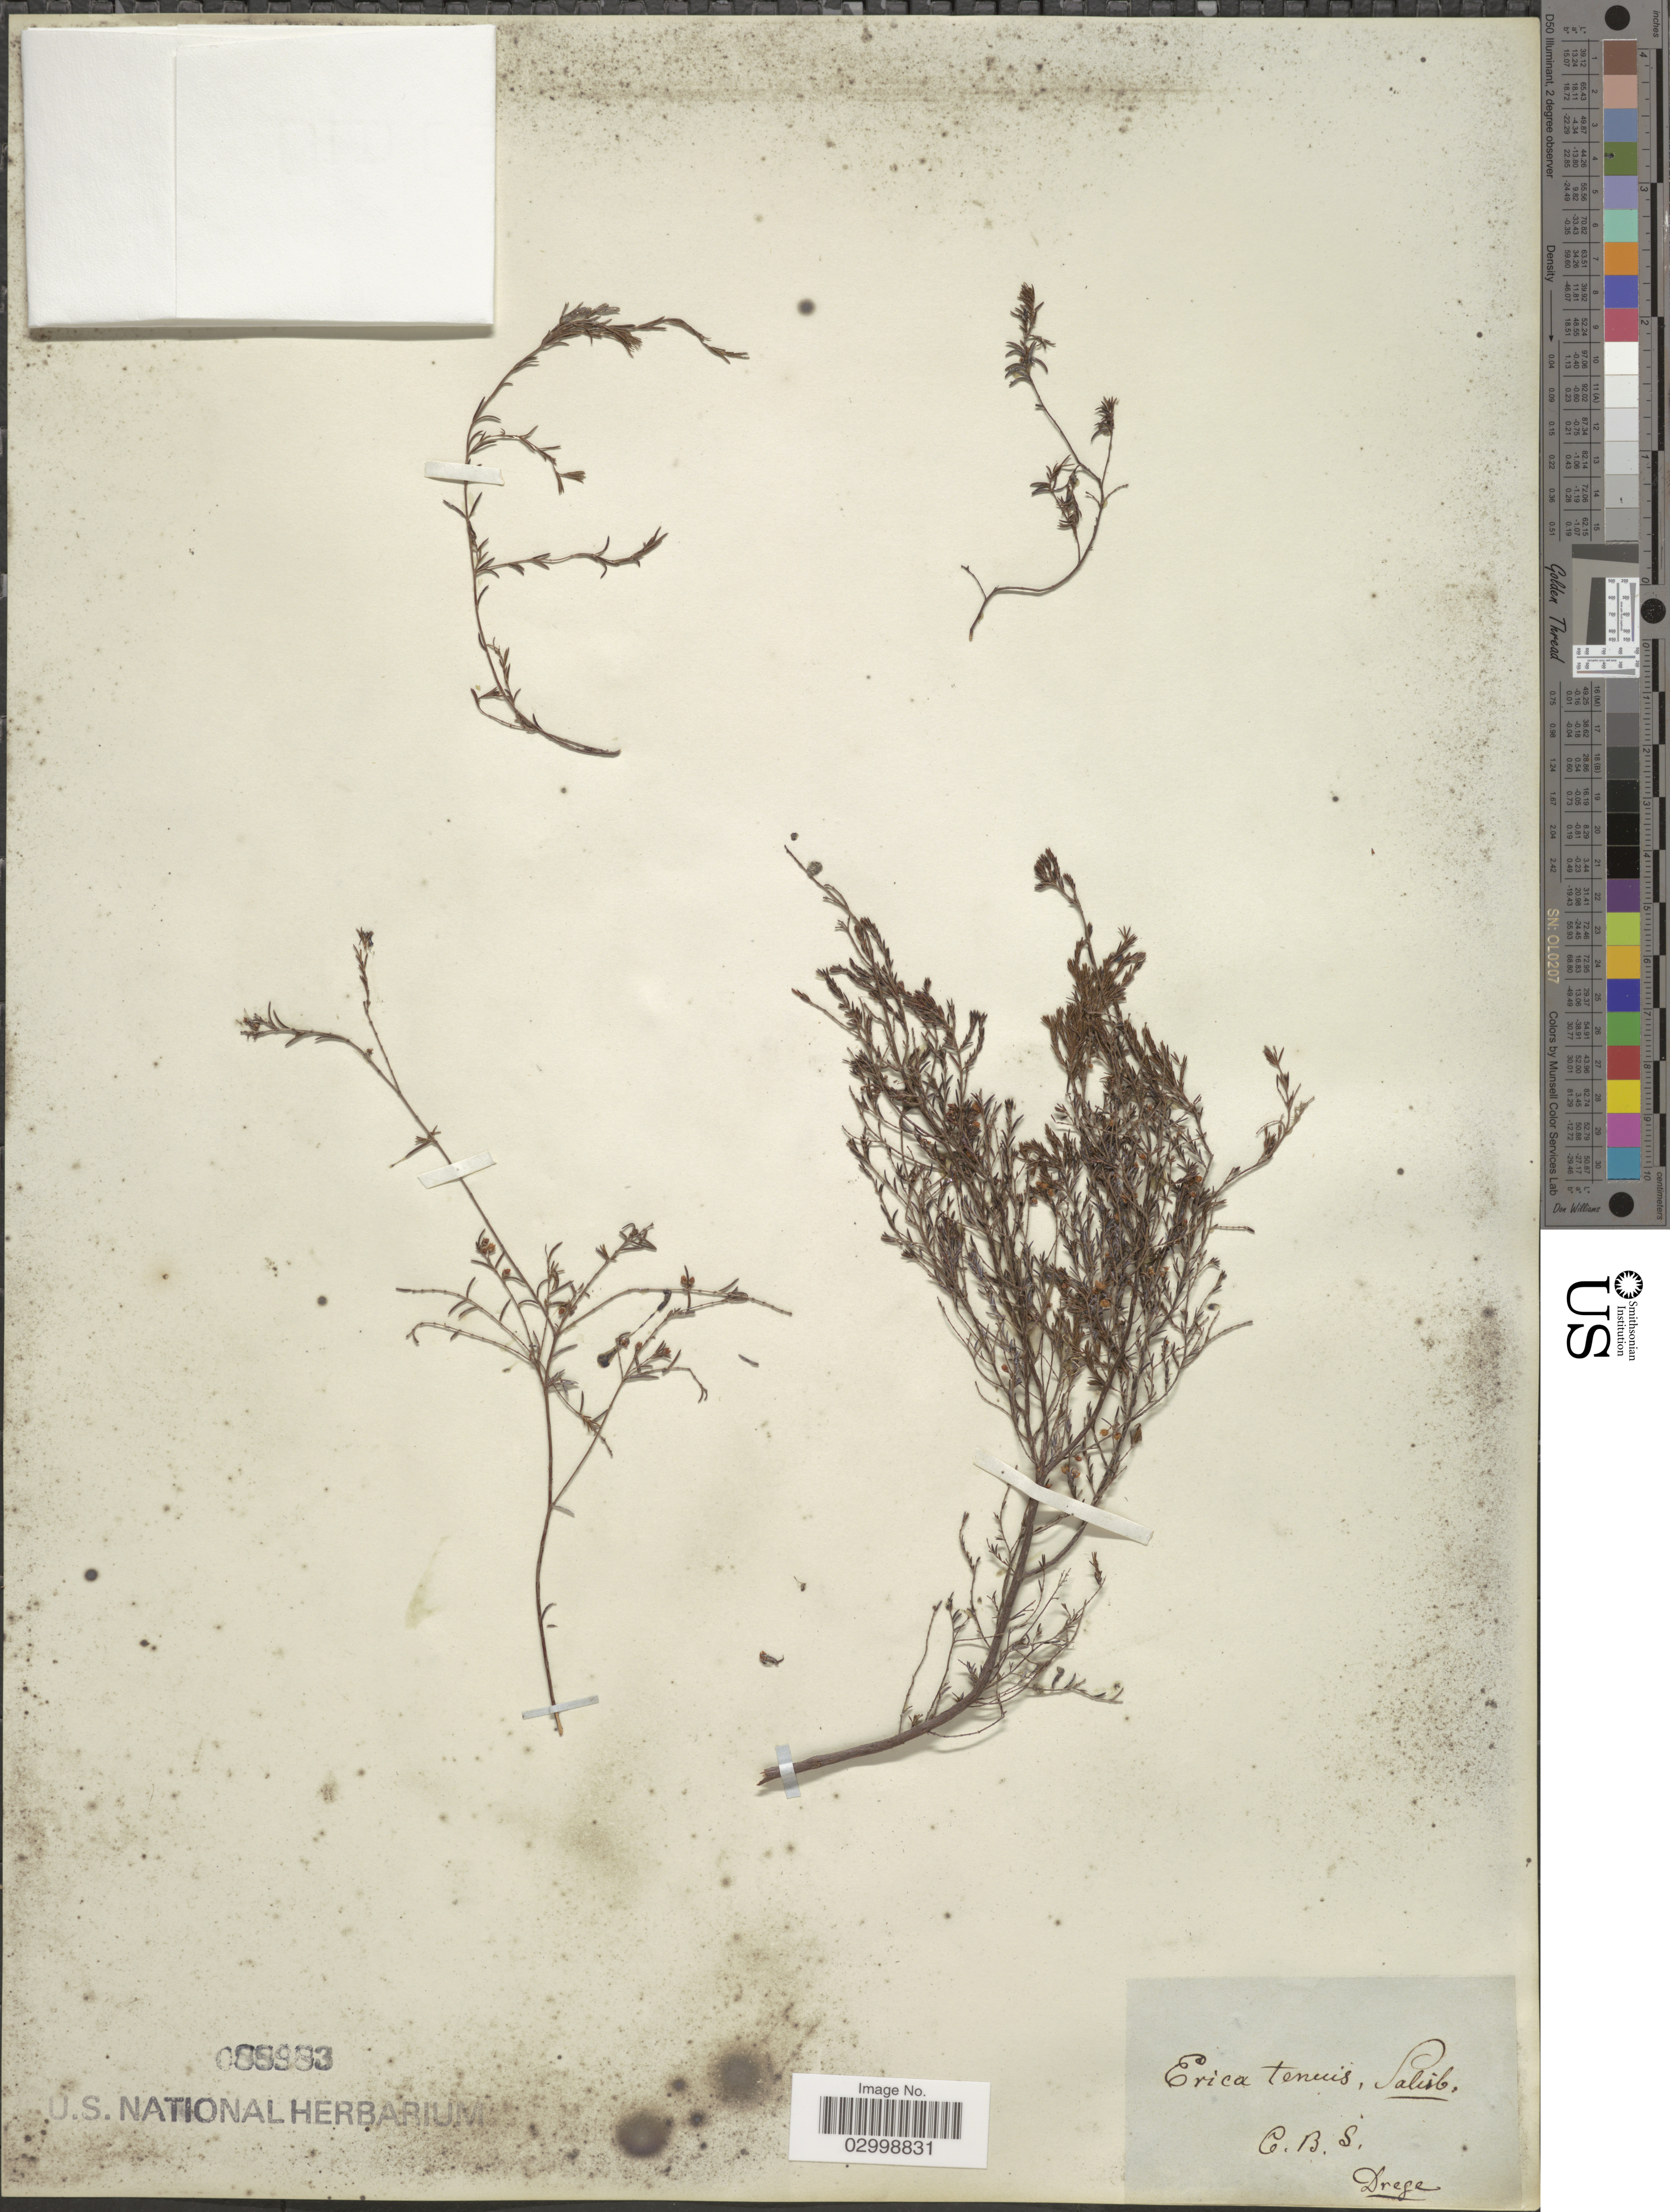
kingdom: Plantae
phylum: Tracheophyta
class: Magnoliopsida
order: Ericales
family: Ericaceae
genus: Erica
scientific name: Erica tenuis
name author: Salisb.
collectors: Drege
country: South Africa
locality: C. B. S.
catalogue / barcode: US 88983